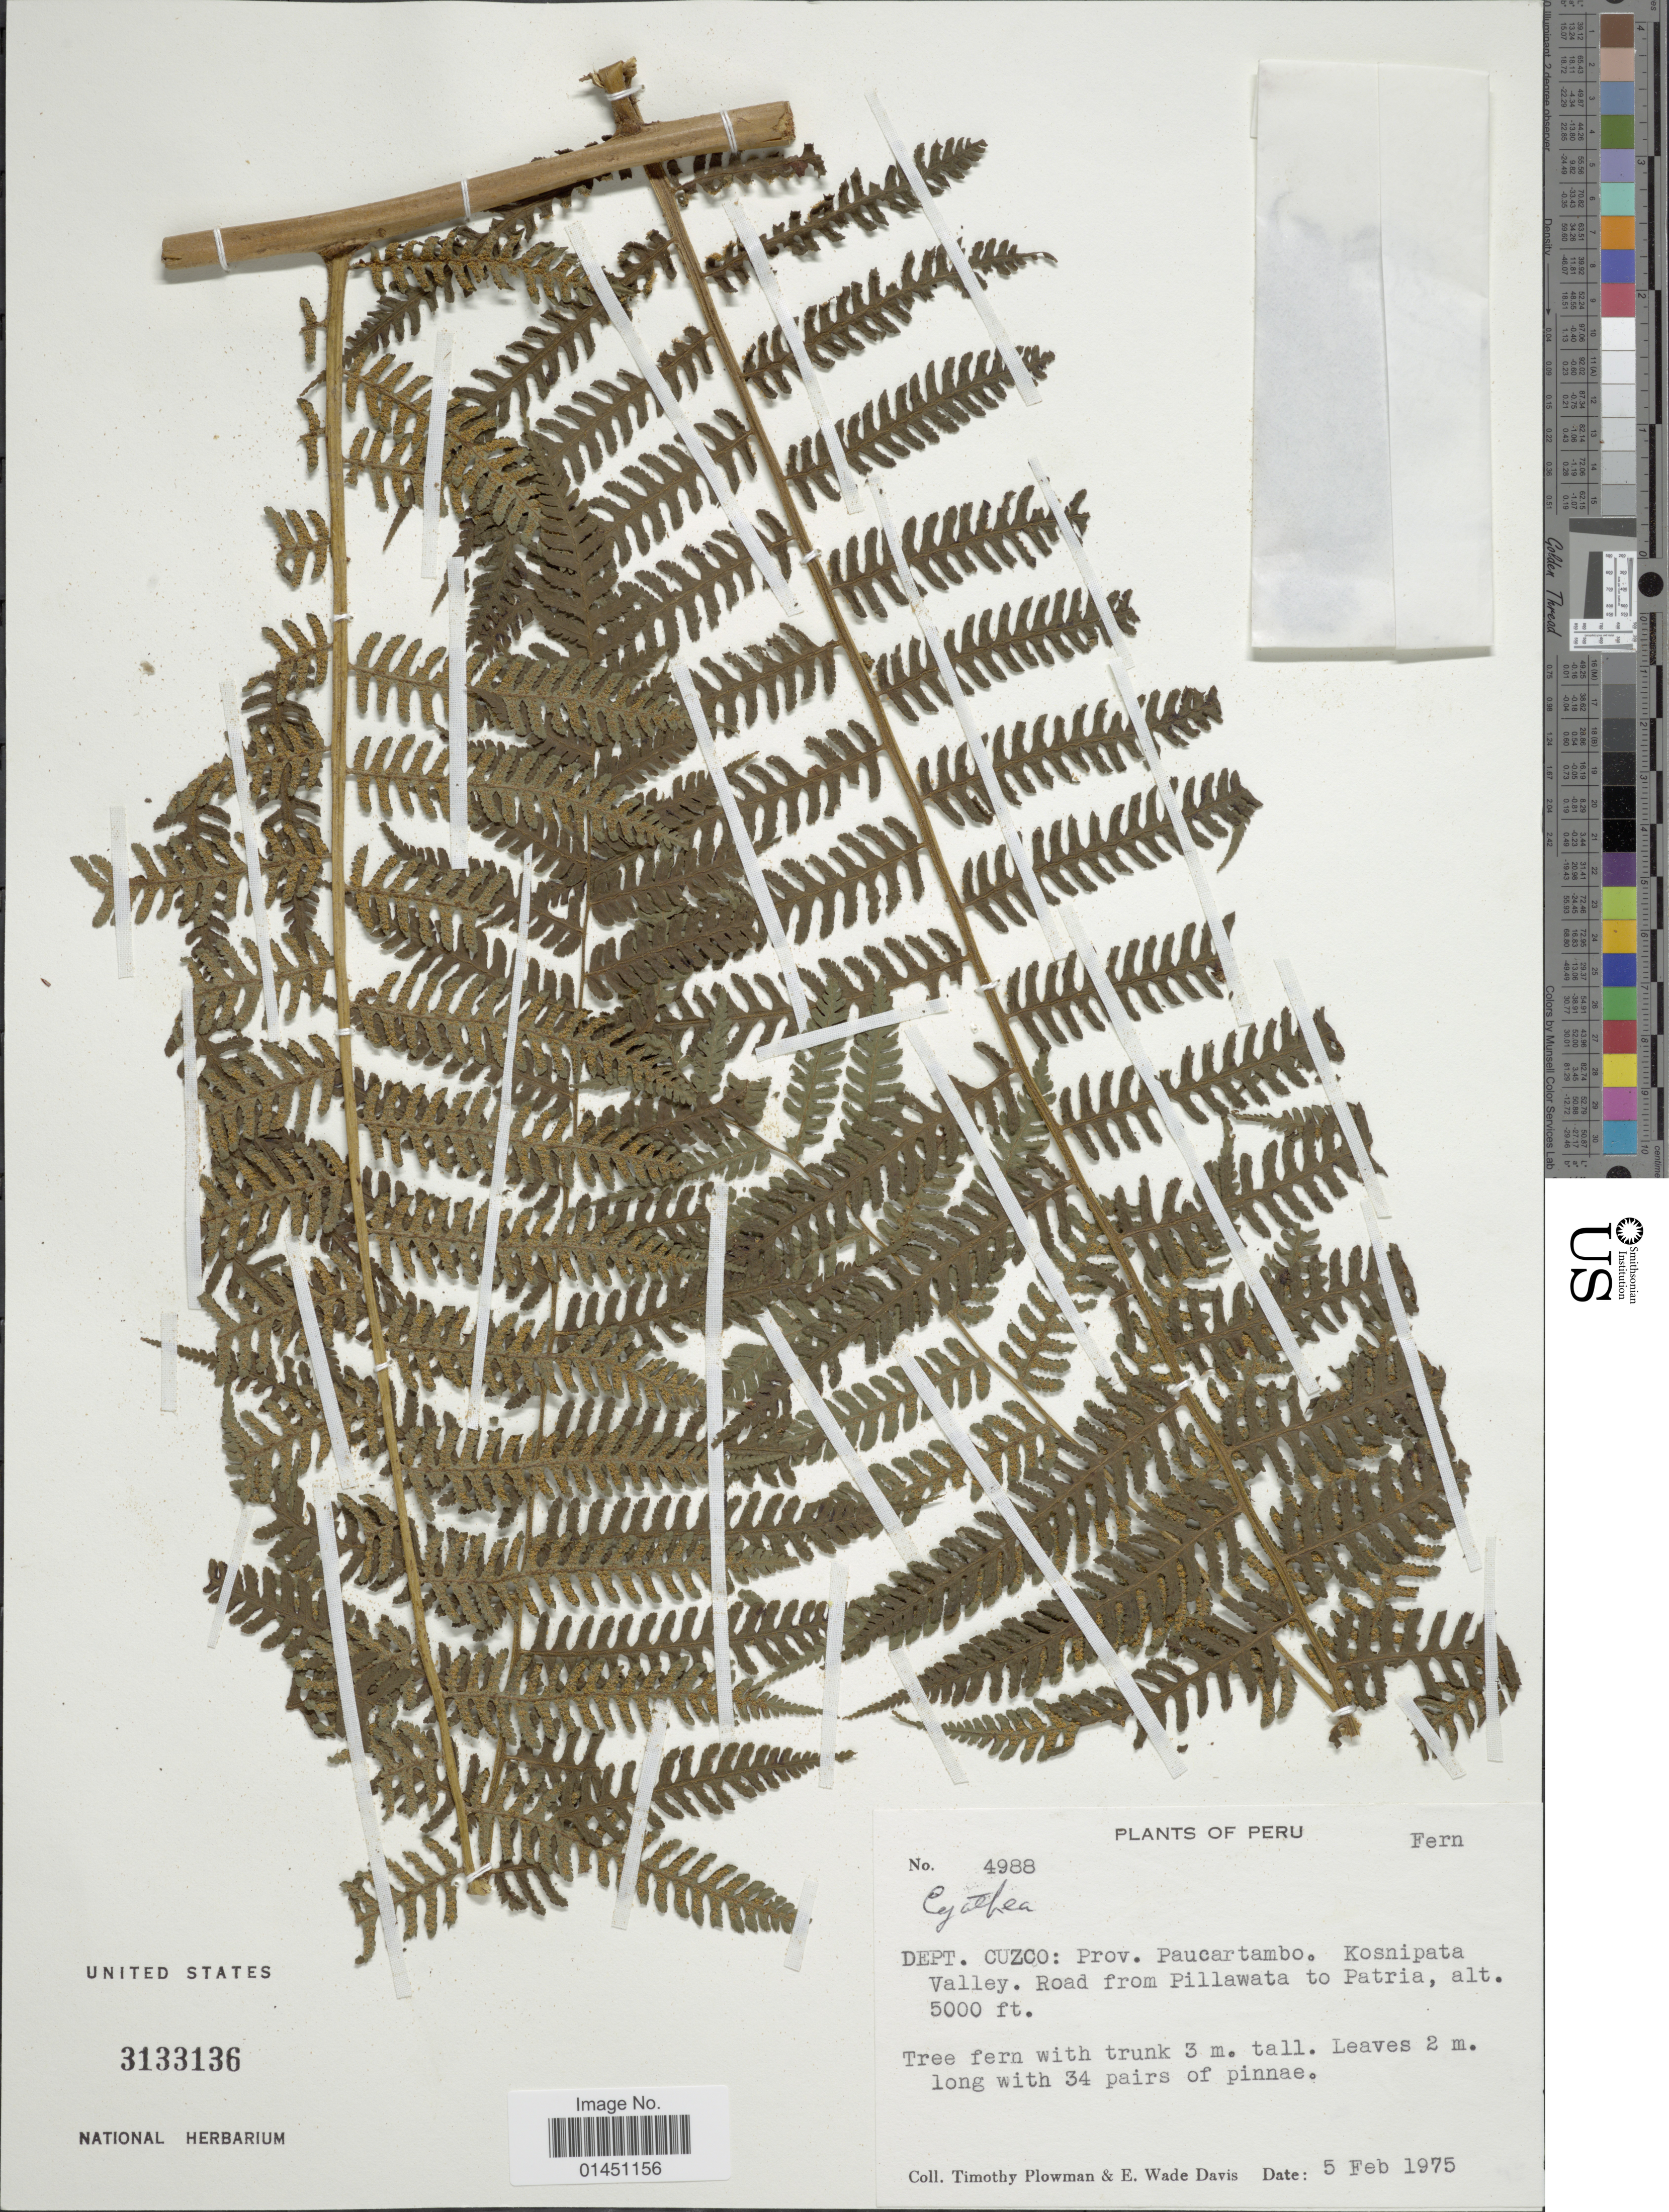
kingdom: Plantae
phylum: Tracheophyta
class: Polypodiopsida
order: Cyatheales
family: Cyatheaceae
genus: Cyathea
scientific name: Cyathea caracasana var. boliviensis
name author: (Rosenst.) R.M. Tryon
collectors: T. Plowman & E. Wade-Davis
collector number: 4988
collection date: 1975-02-05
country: Peru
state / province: Cusco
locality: Prov. Paucartambo. Kosnipata Valley. Road from Pillawata to Patria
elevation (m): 1524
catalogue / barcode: US 3133136